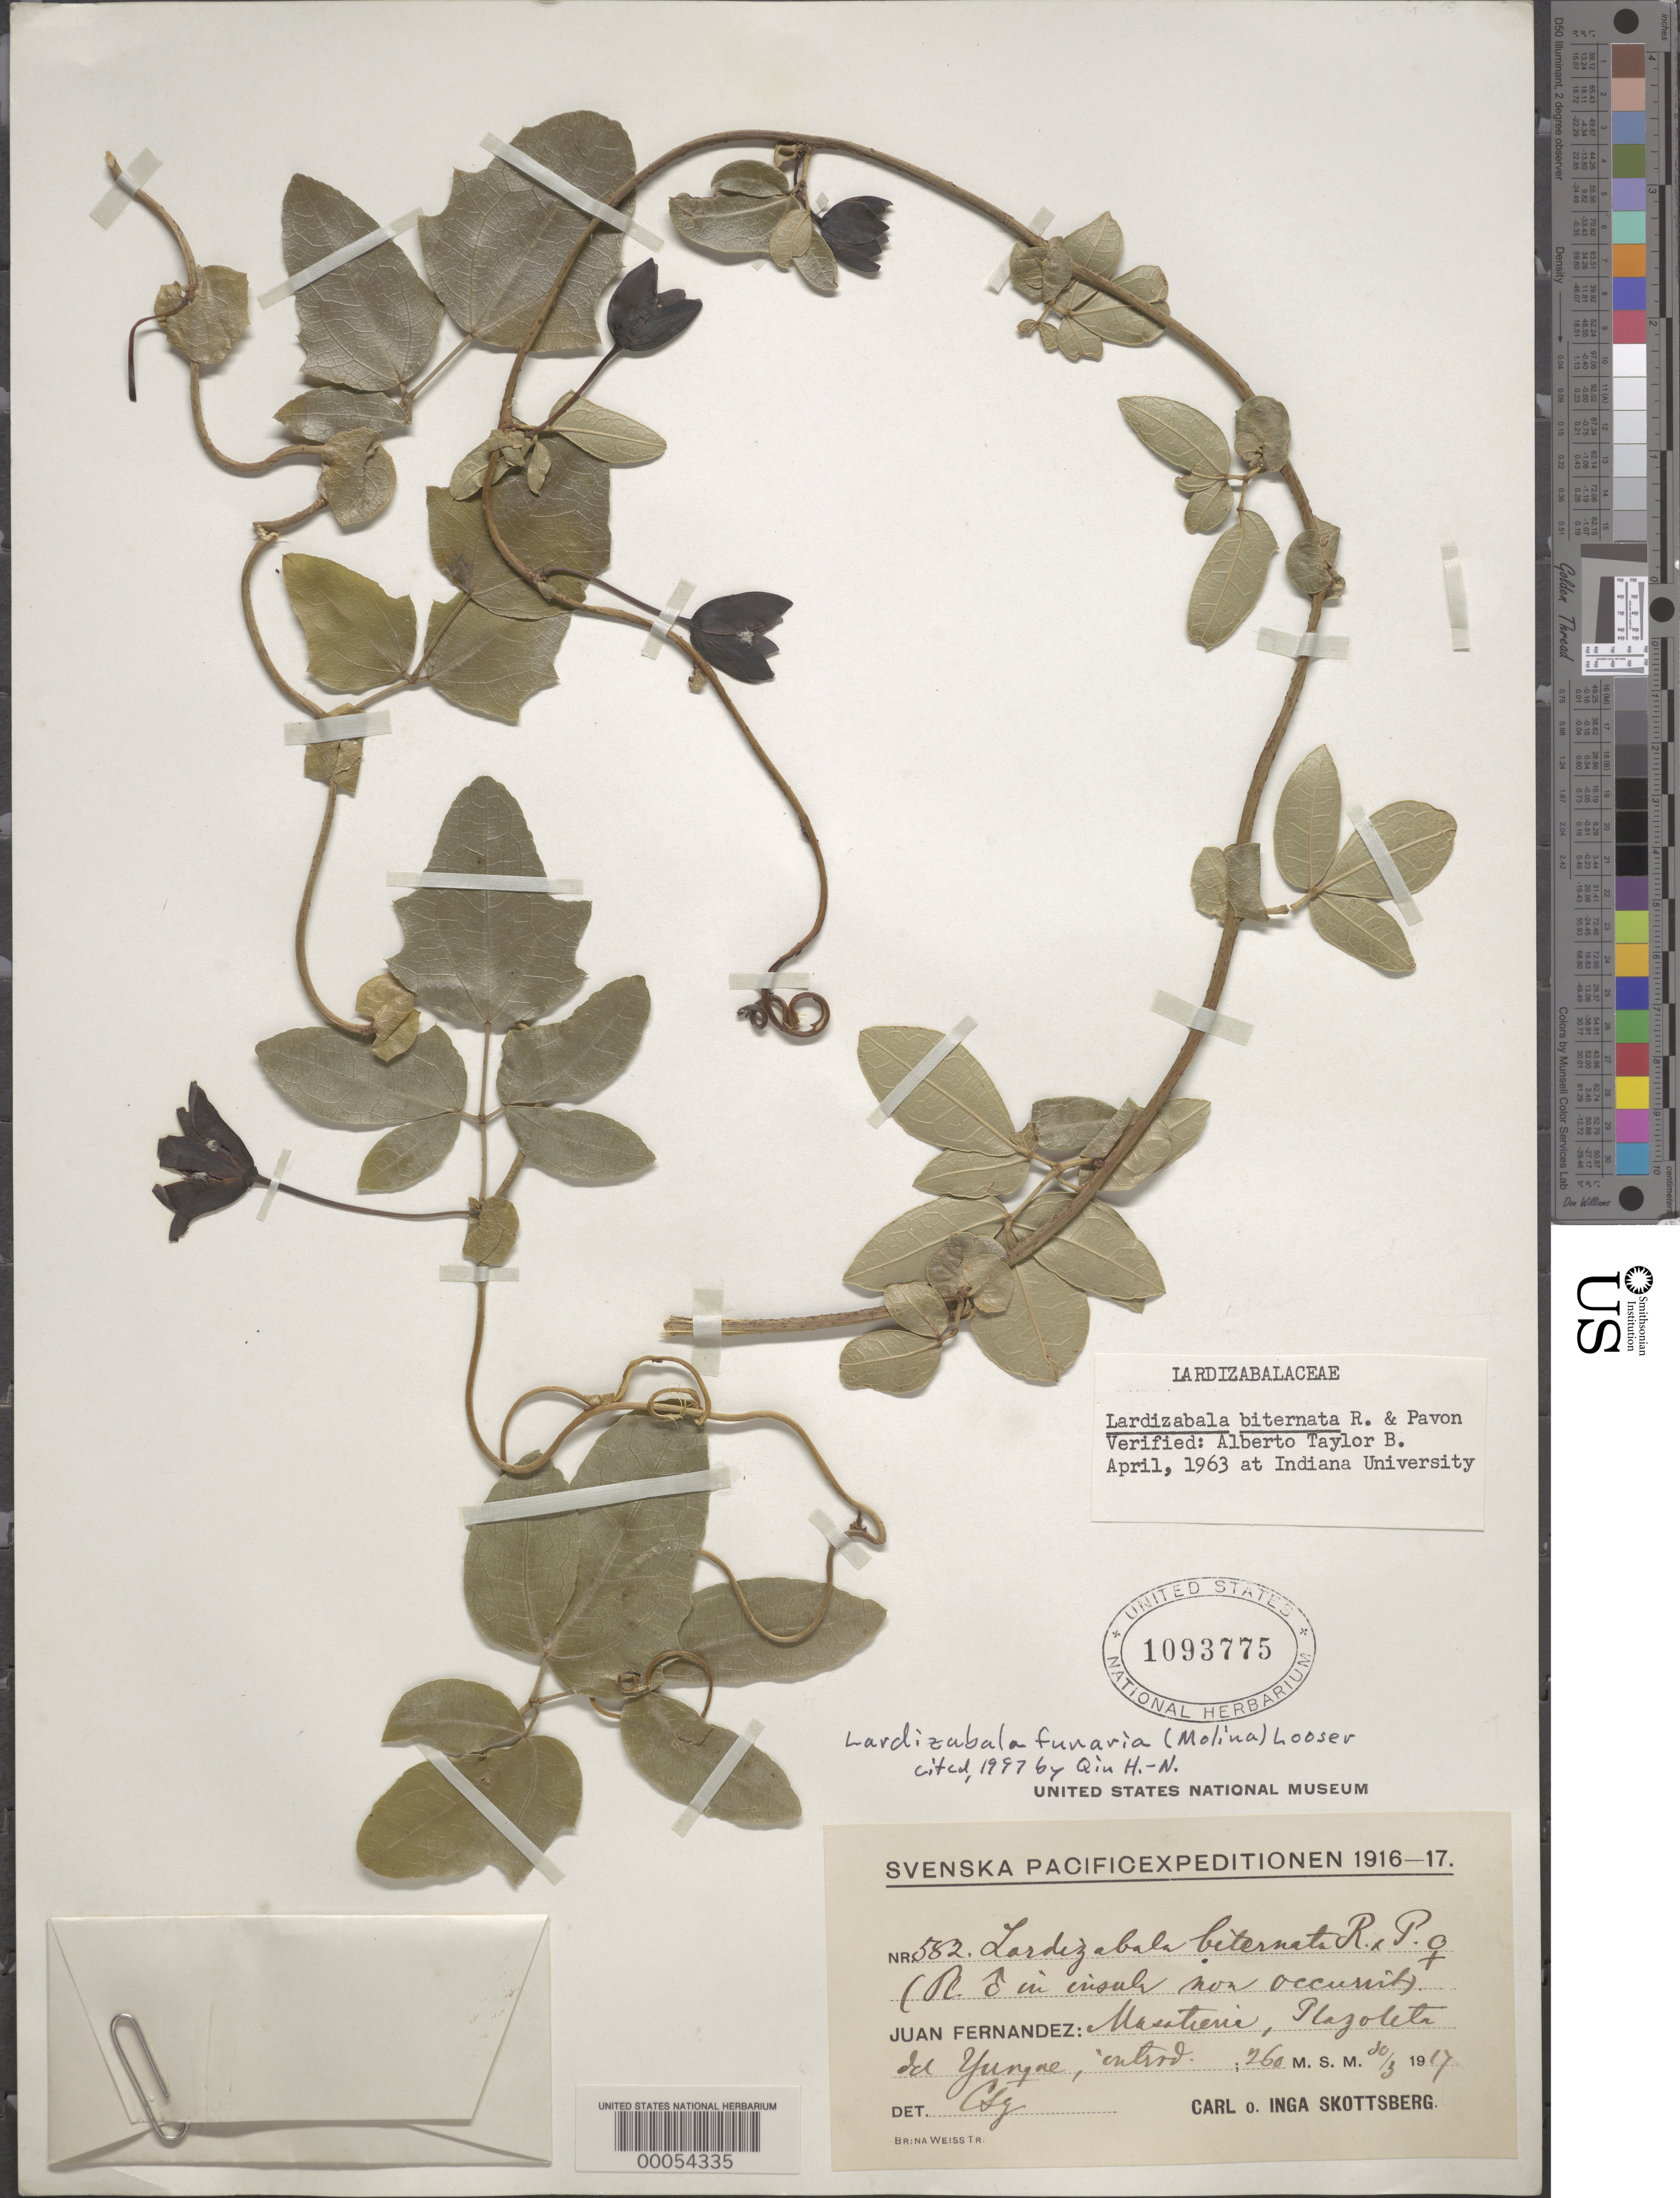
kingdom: Plantae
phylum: Tracheophyta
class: Magnoliopsida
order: Ranunculales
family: Lardizabalaceae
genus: Lardizabala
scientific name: Lardizabala funaria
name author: (Molina) Looser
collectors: C. Skottsberg & I. Skottsberg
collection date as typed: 30 Mar 1917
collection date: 1917-03-30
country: Chile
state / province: Valparaíso (V)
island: Isla Más a Tierra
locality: Masotieria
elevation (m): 260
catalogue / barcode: US 1093775